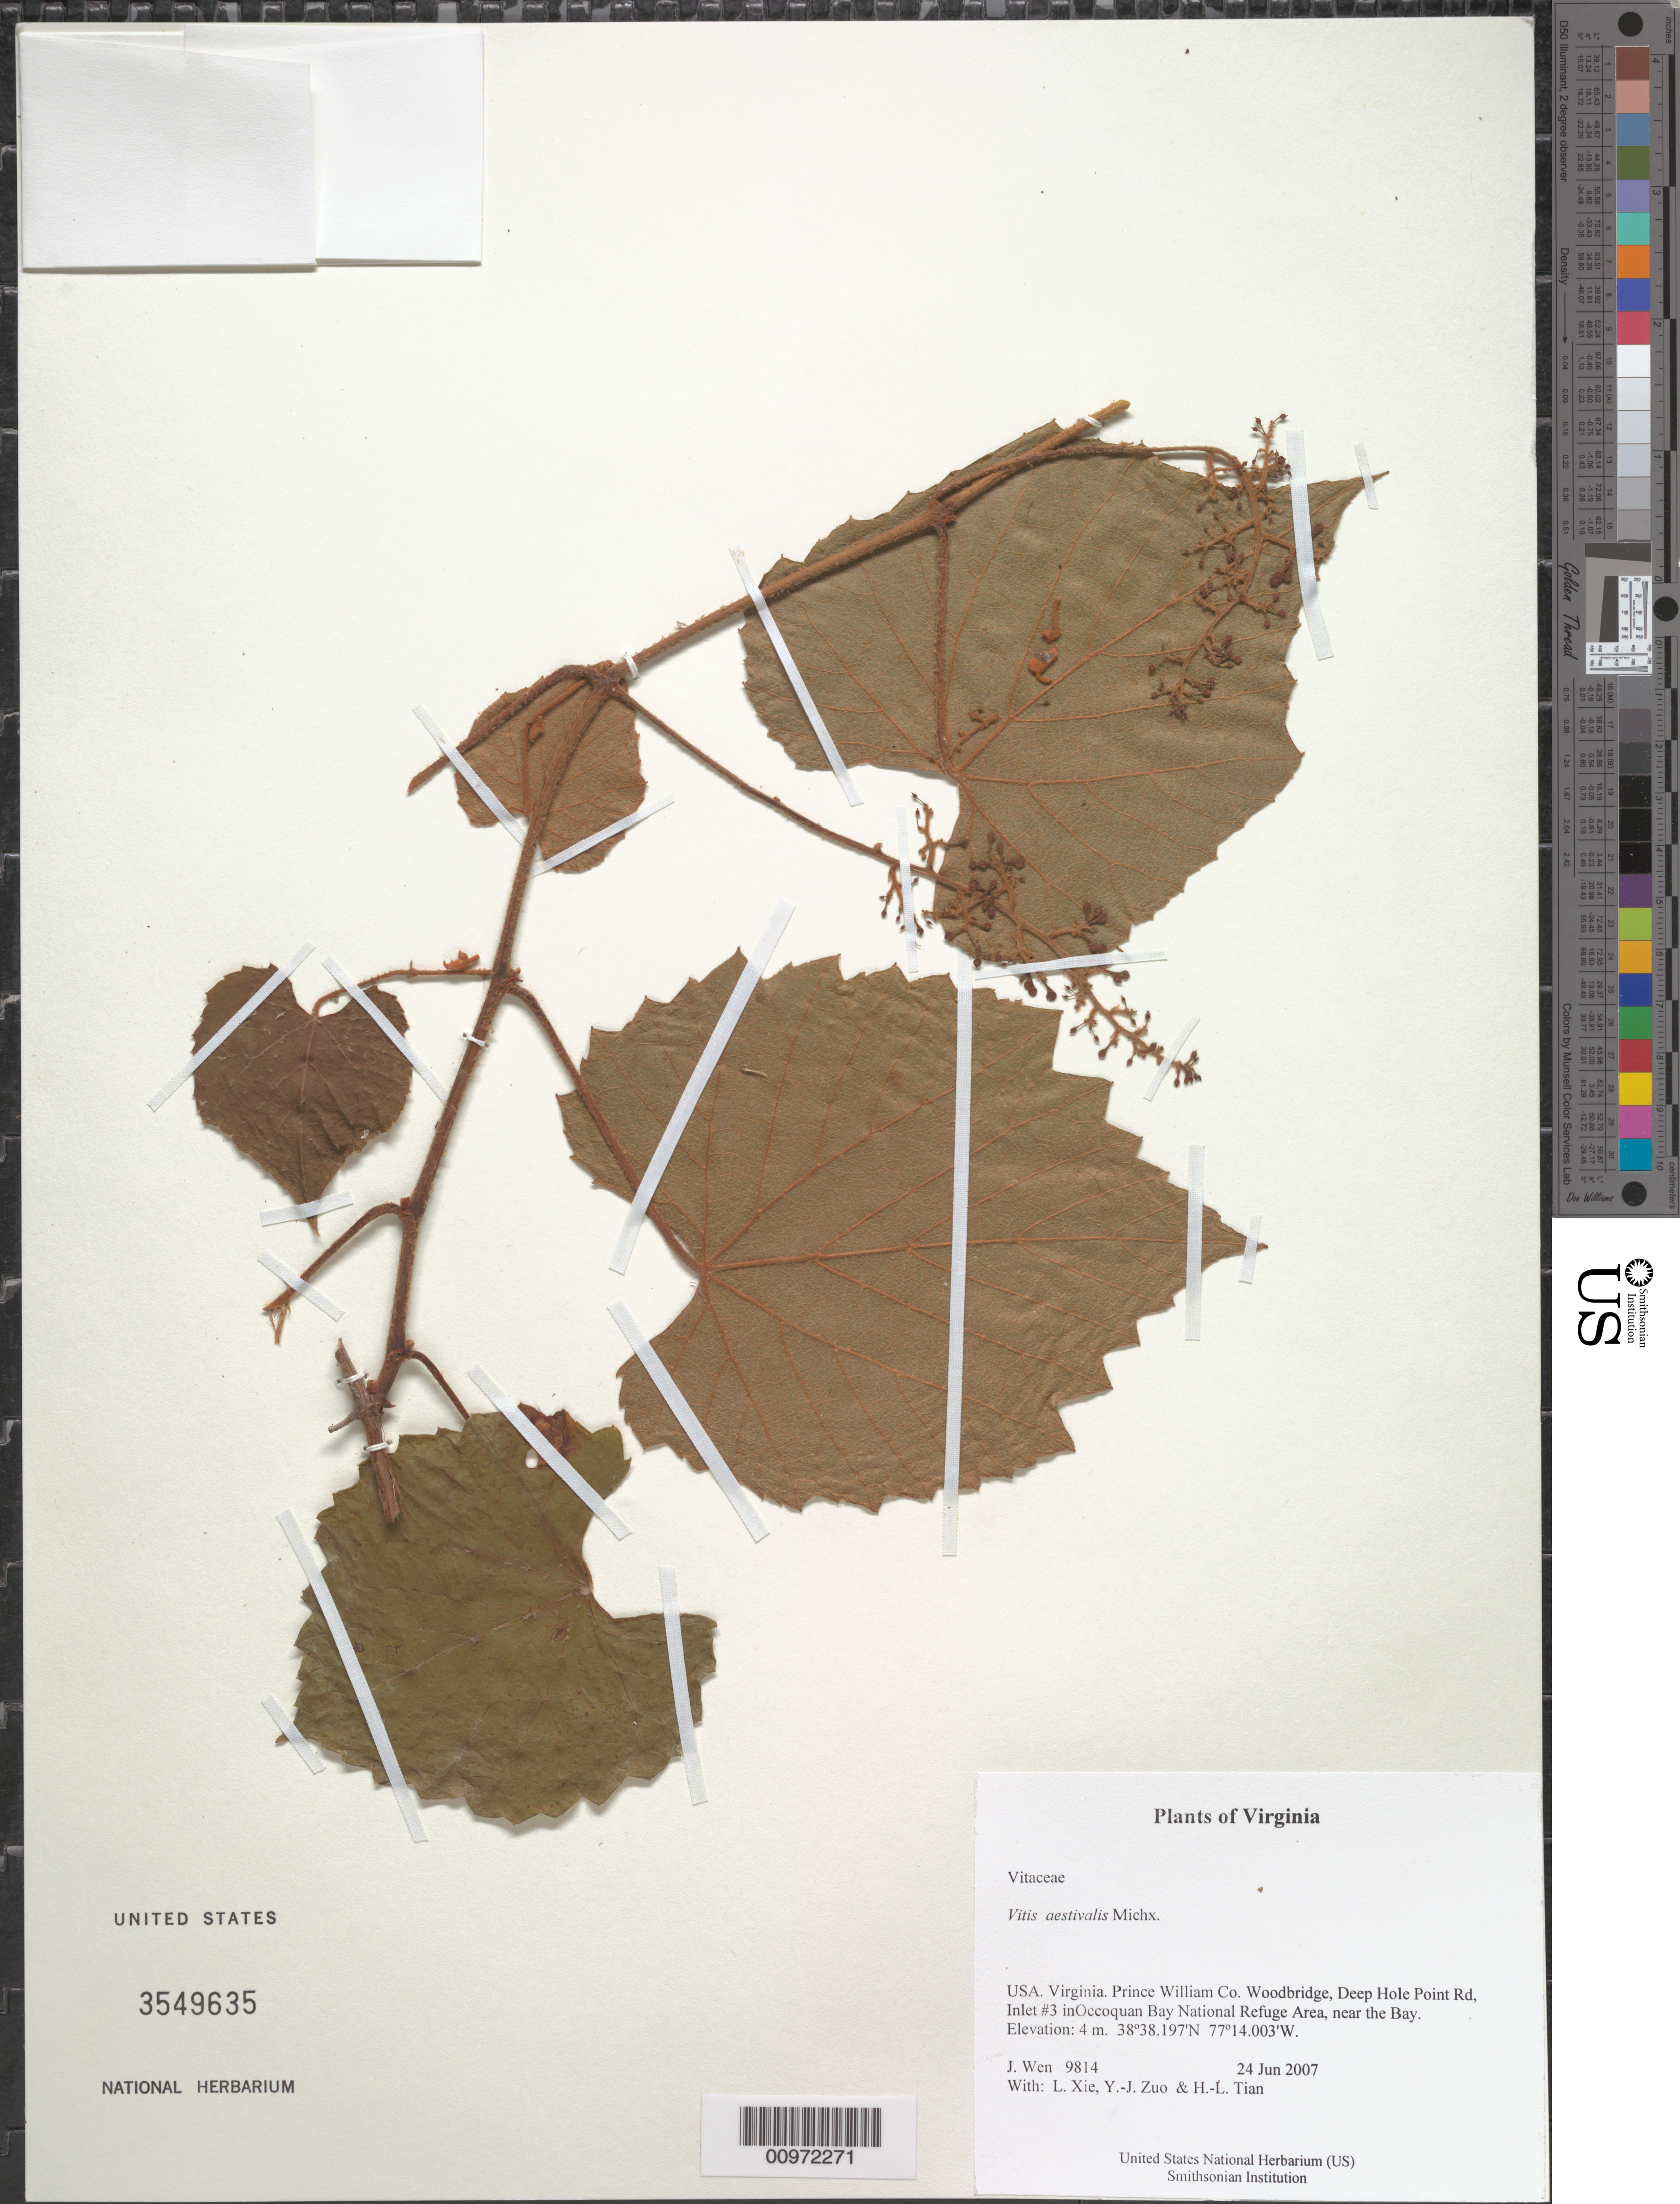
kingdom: Plantae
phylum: Tracheophyta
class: Magnoliopsida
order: Vitales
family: Vitaceae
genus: Vitis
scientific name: Vitis aestivalis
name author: Michx.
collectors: J. Wen, L. Xie, Y. Zuo & H. Tian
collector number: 9814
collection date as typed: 24 Jun 2007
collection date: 2007-06-24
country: United States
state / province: Virginia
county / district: Prince William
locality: Woodbridge, Deep Hole Point Rd, Inlet #3 inOccoquan Bay National Refuge Area, near the Bay.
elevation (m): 4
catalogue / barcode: US 3549635